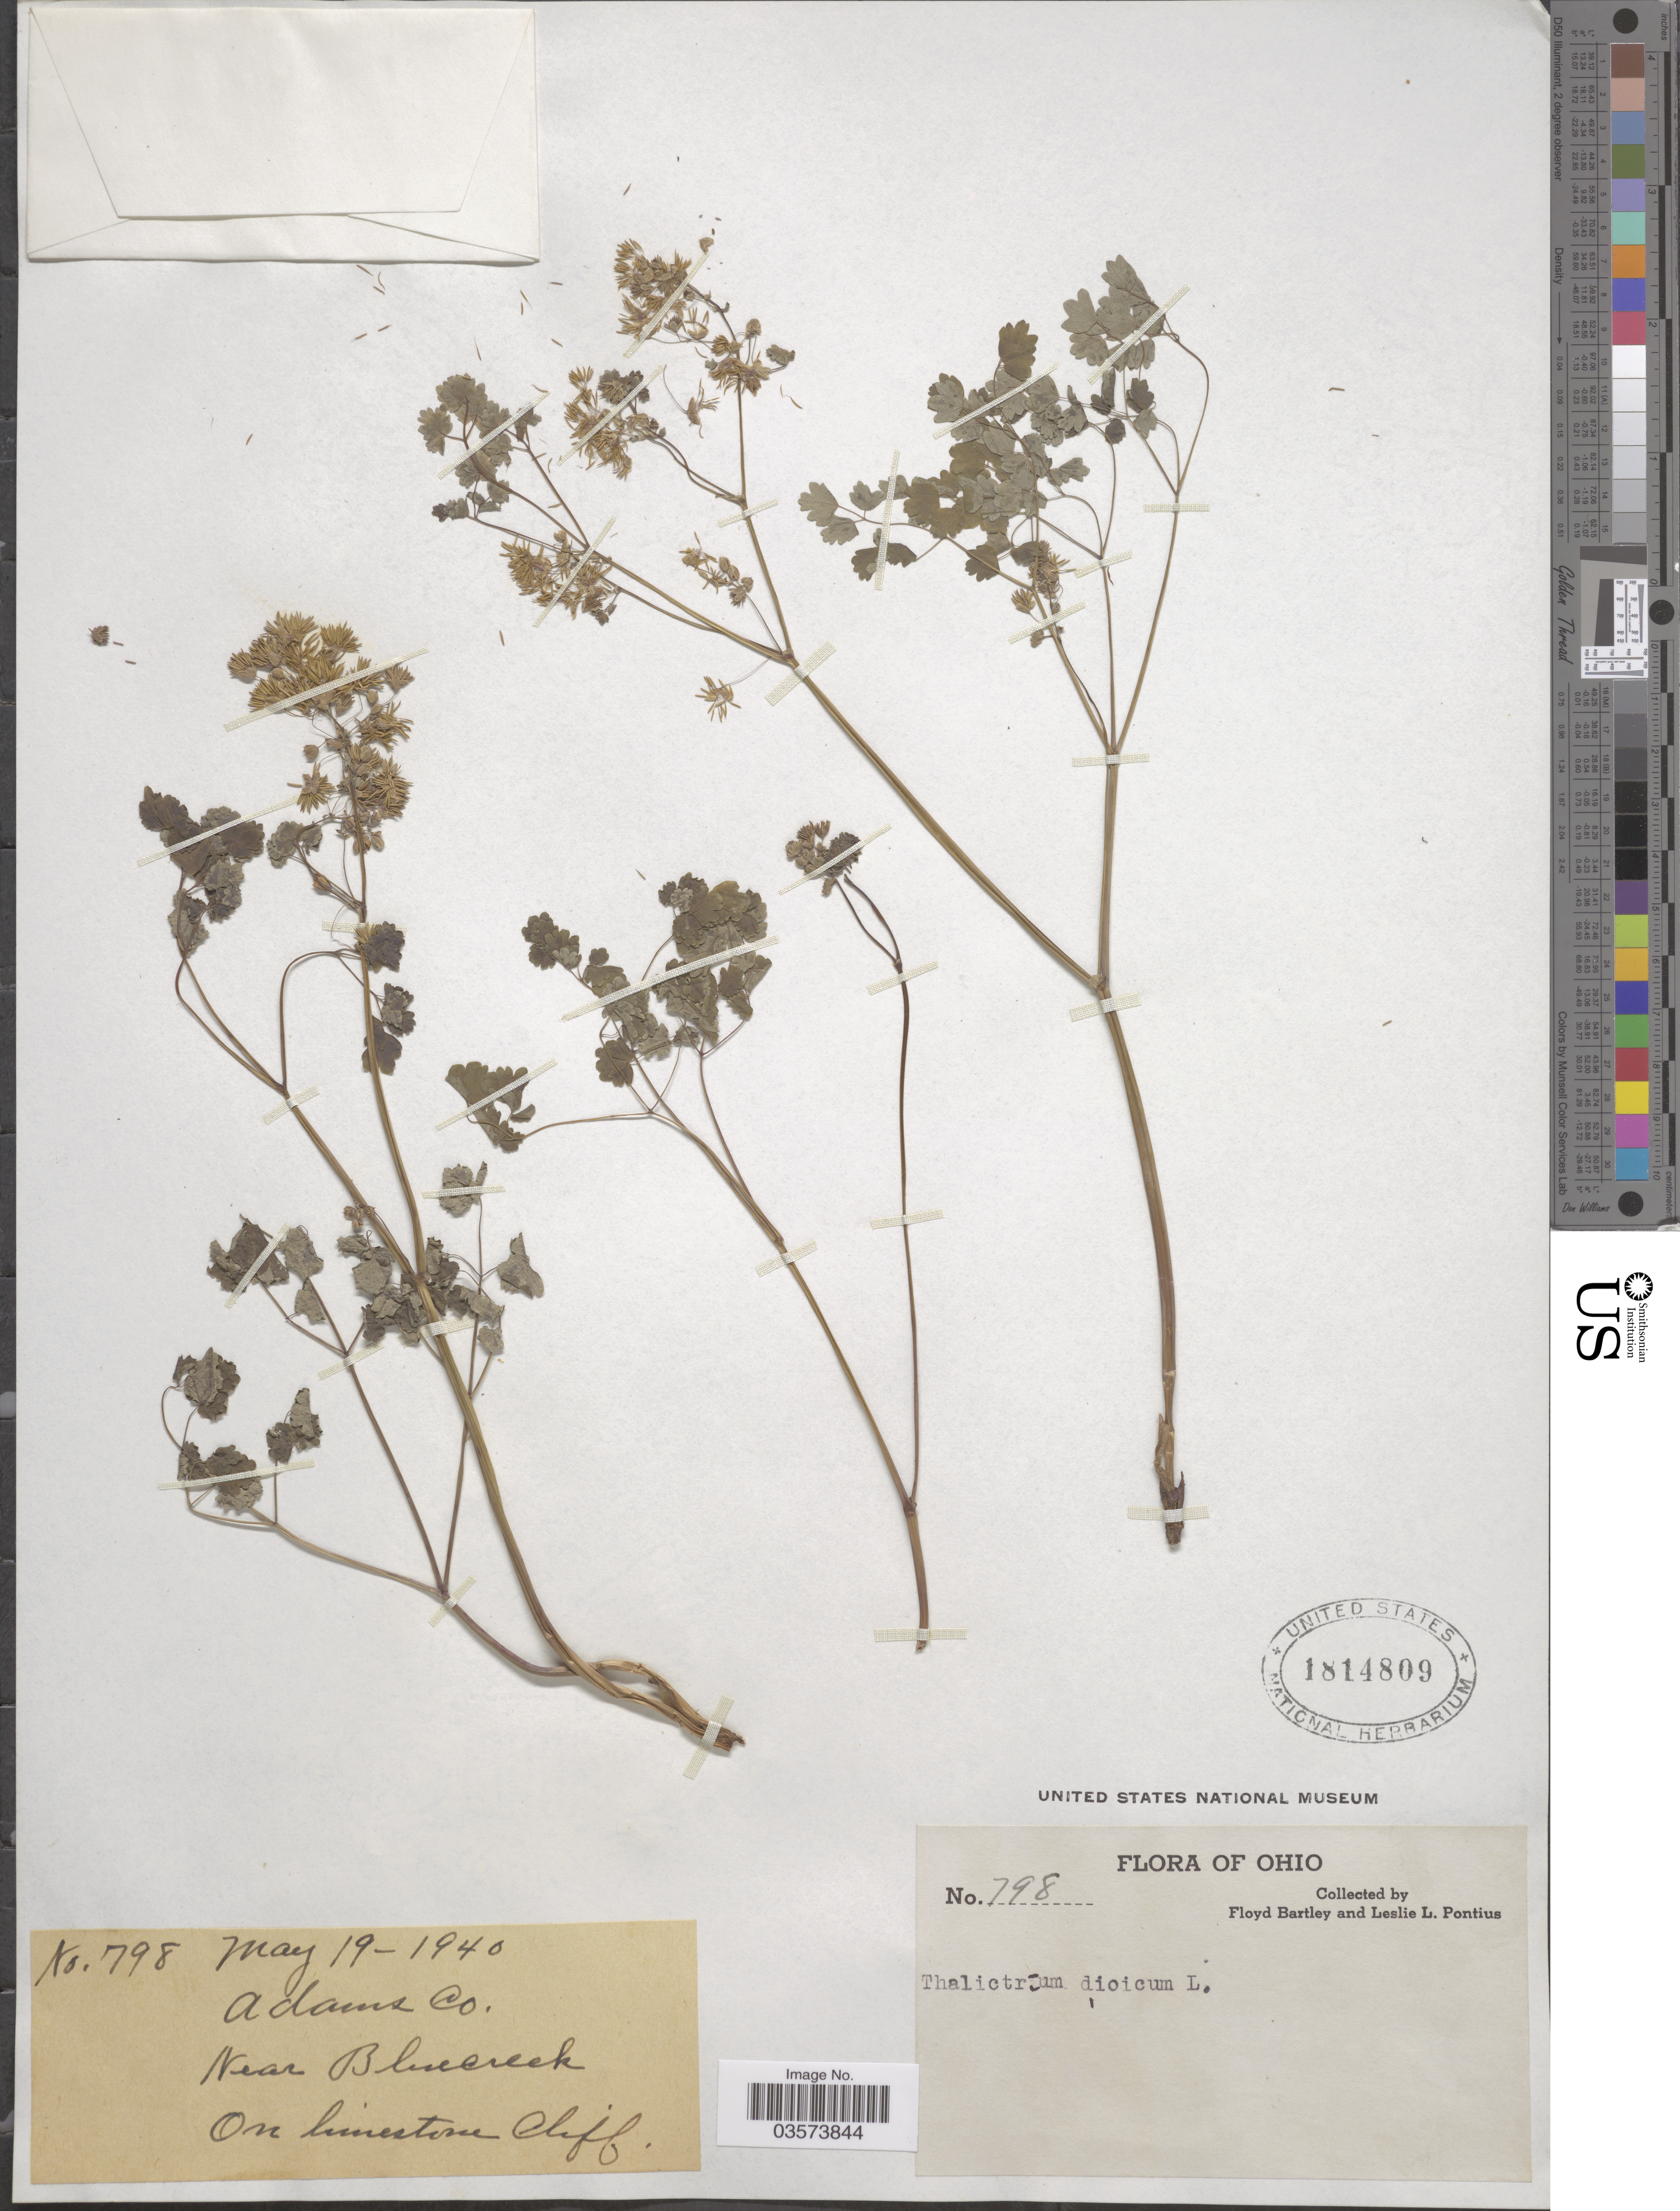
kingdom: Plantae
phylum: Tracheophyta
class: Magnoliopsida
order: Ranunculales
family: Ranunculaceae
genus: Thalictrum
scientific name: Thalictrum dioicum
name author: L.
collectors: F. Bartley & L. Pontius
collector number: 798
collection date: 1940-05-19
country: United States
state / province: Ohio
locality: Adams Co. Near Bluecreek. On limestone Cliff.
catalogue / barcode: US 1814809